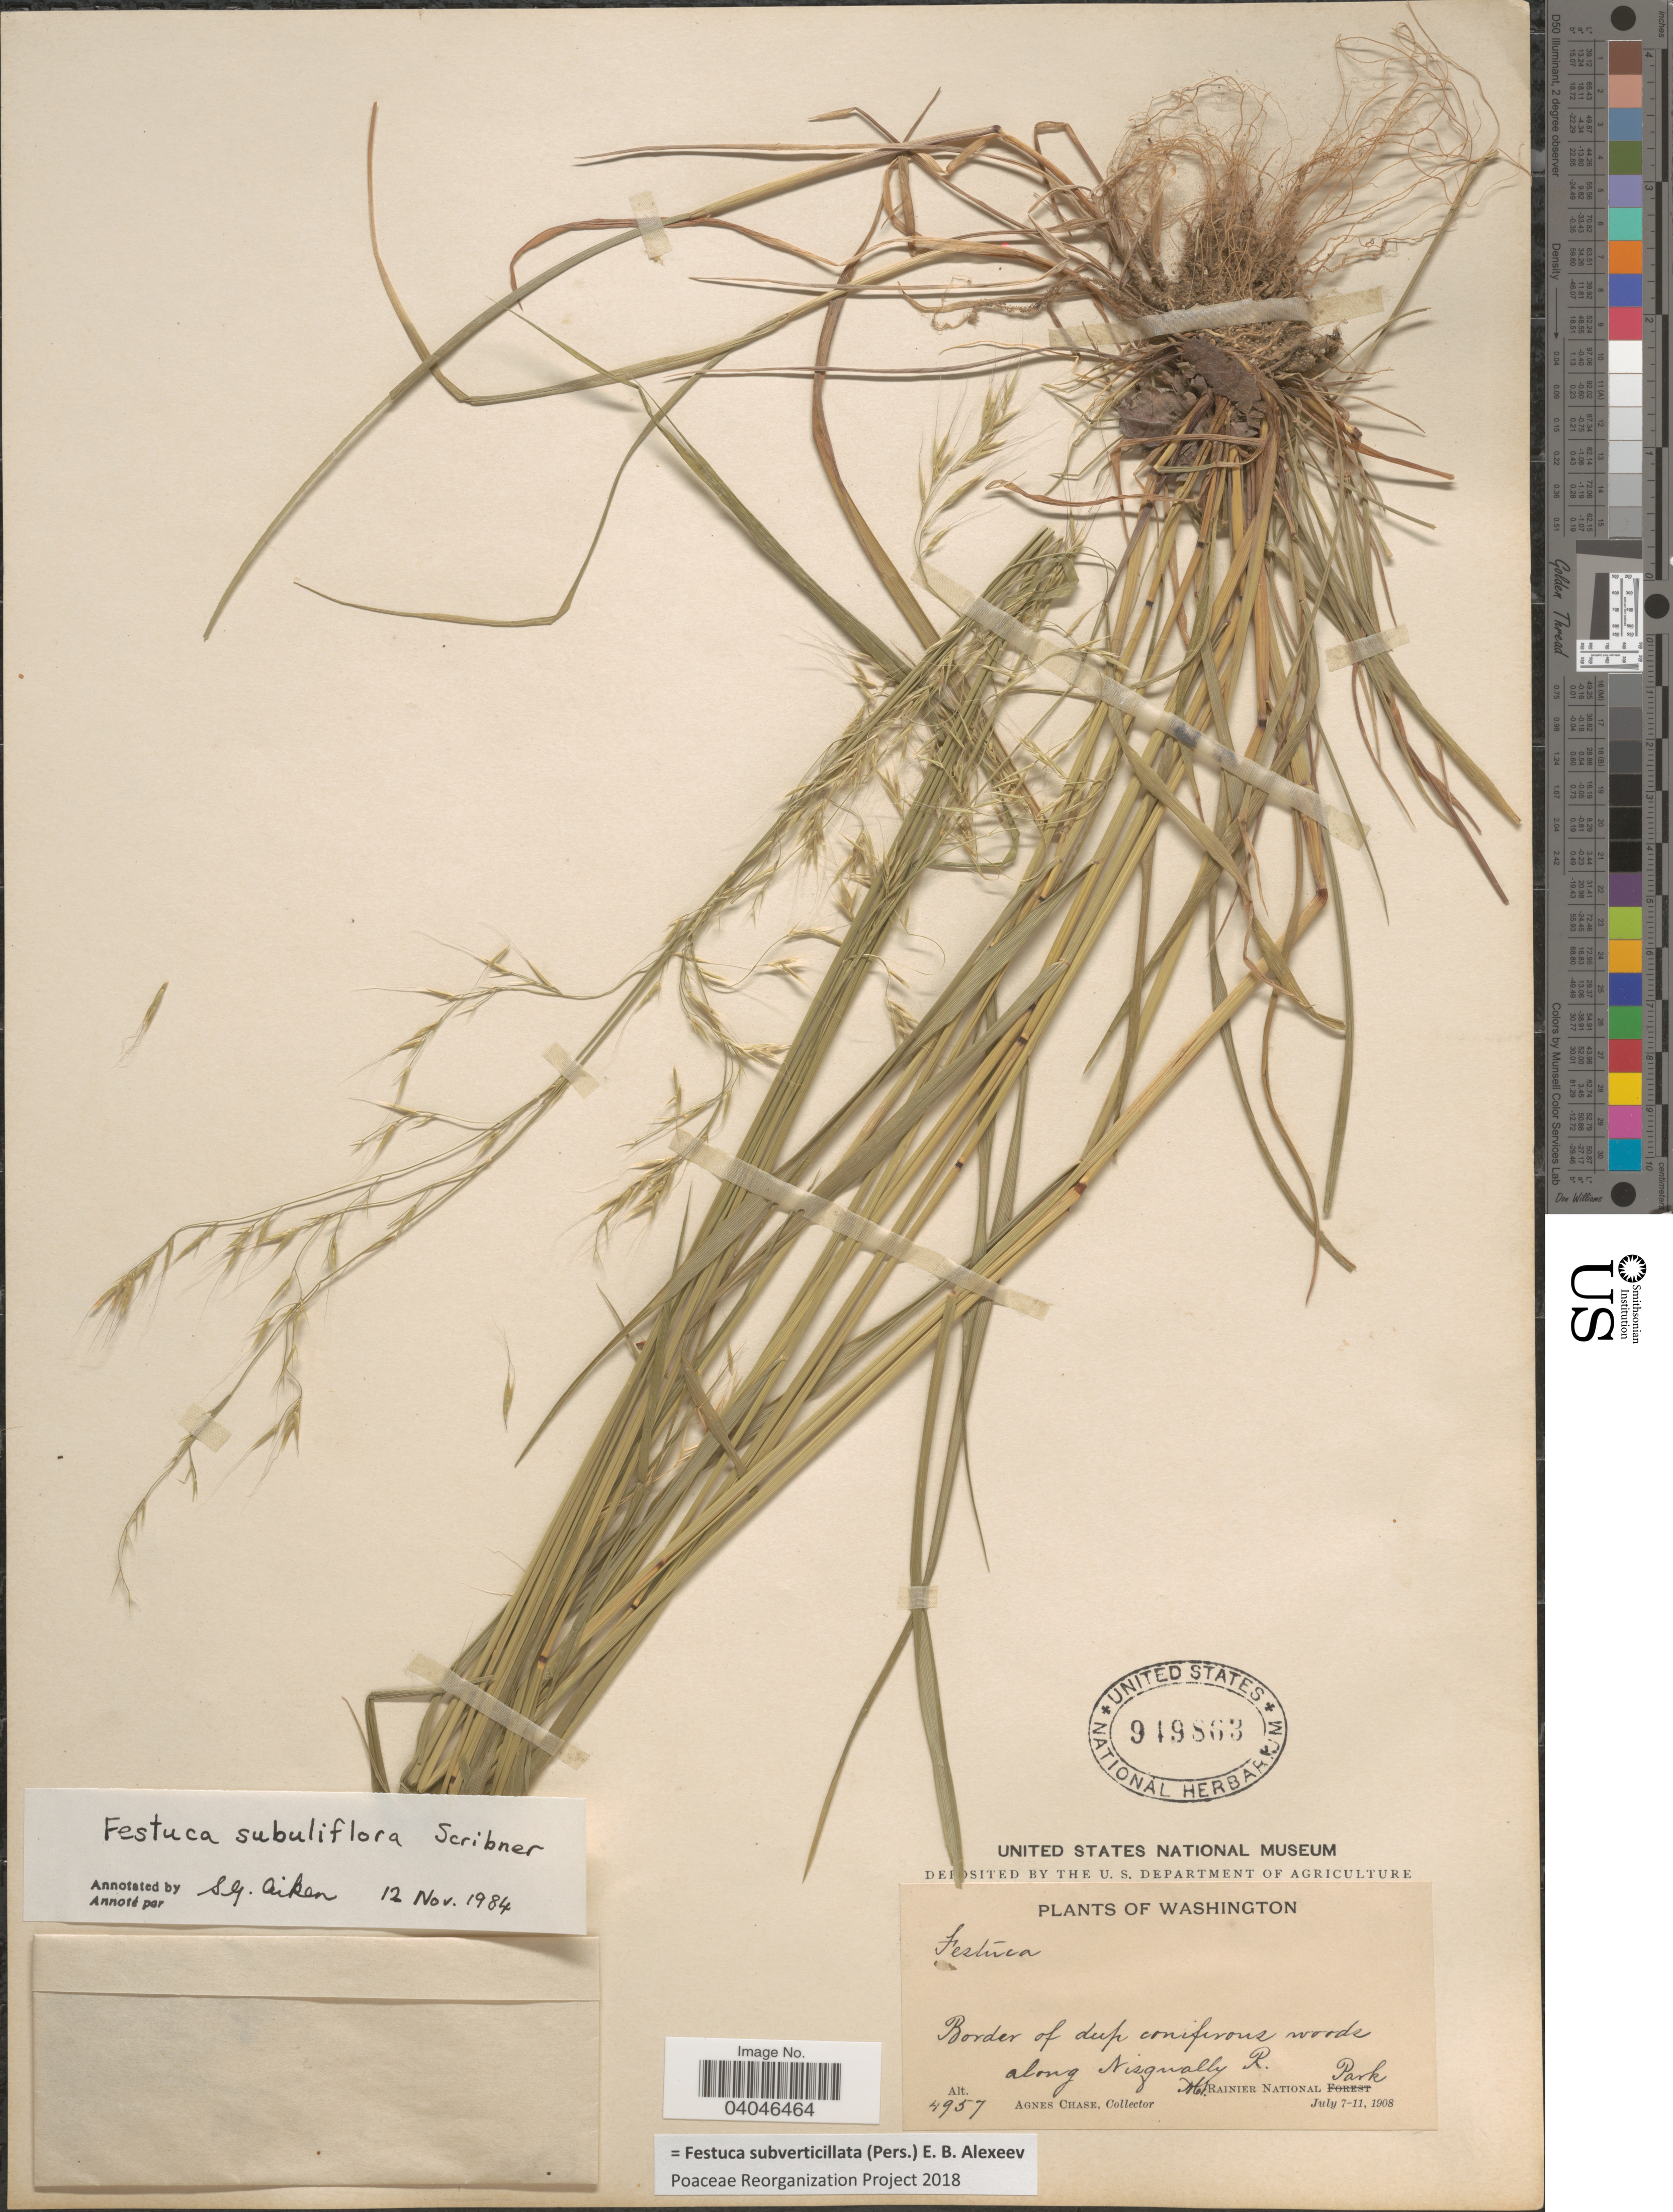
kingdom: Plantae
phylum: Tracheophyta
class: Liliopsida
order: Poales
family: Poaceae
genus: Festuca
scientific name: Festuca subverticillata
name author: (Pers.) E.B. Alexeev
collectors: A. Chase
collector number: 4957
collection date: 1908-07-07/1908-07-11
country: United States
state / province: Washington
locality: Along Nisqually R. Mt. Rainier National Park.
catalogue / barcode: US 949863